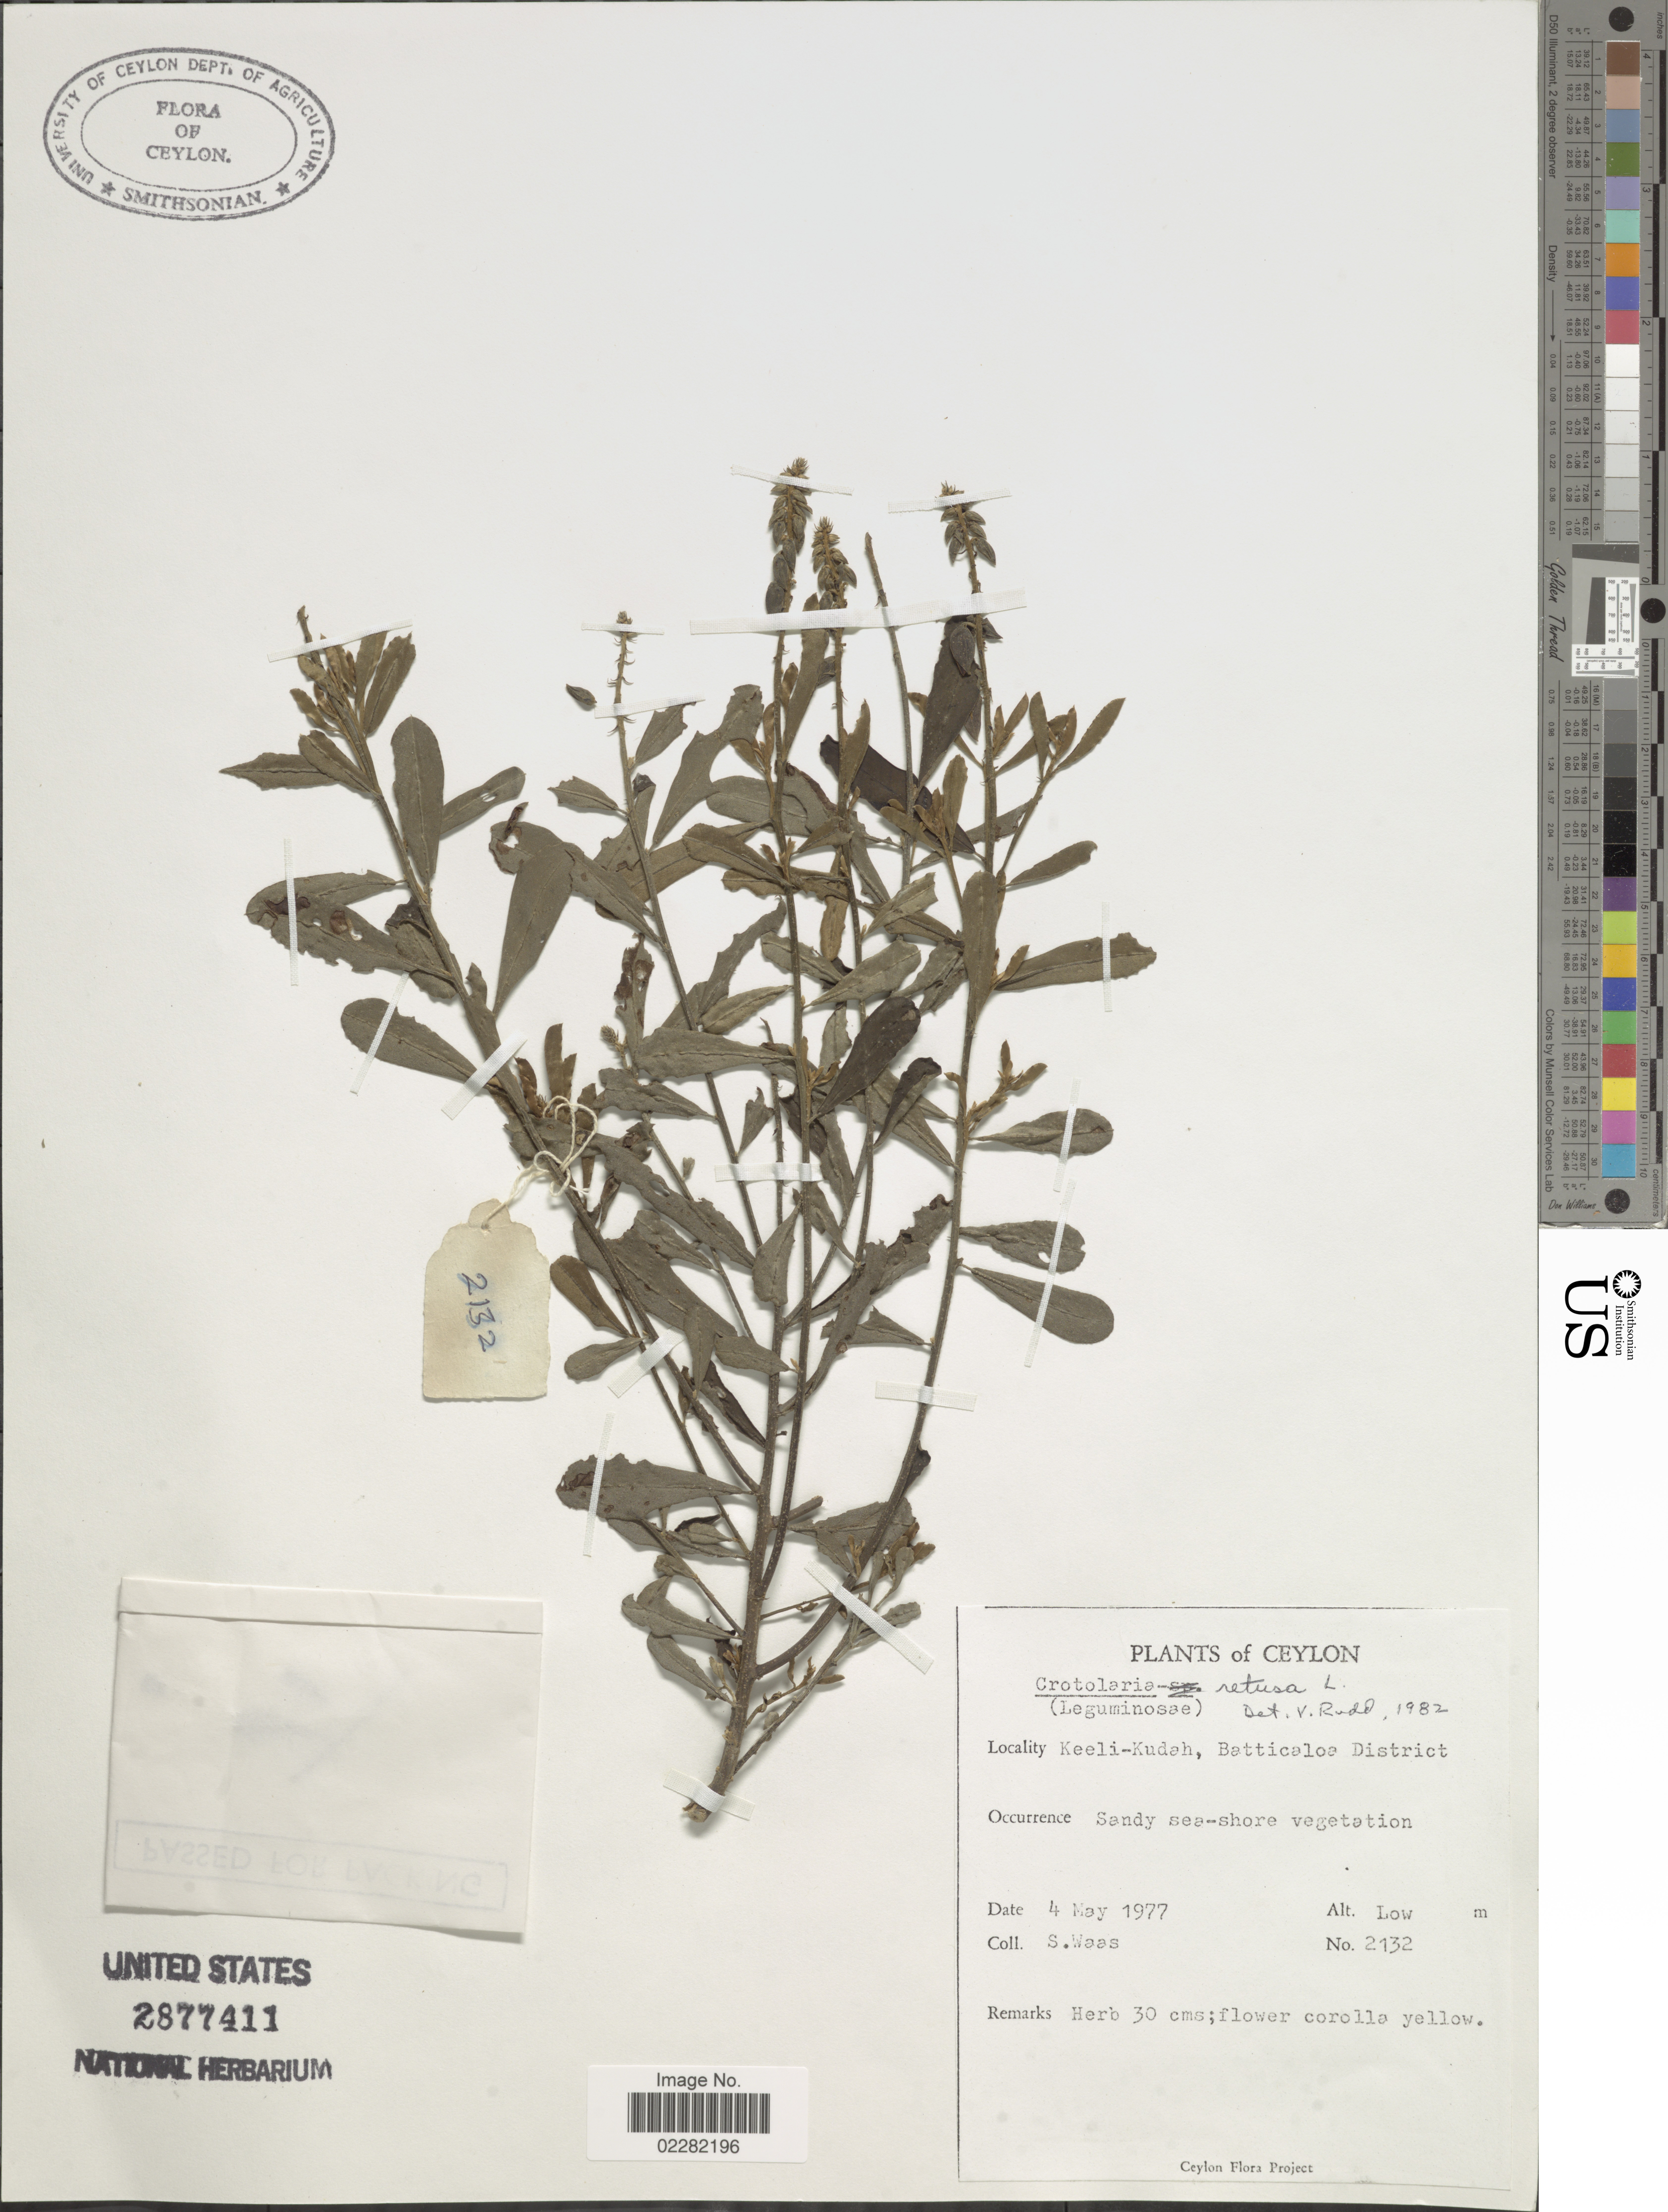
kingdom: Plantae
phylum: Tracheophyta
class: Magnoliopsida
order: Fabales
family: Fabaceae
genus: Crotalaria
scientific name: Crotalaria retusa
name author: L.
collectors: S. Waas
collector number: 2132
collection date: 1977-05-04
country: Sri Lanka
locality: Ceylon, Keeli-Kudah, Batticaloa District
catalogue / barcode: US 2877411